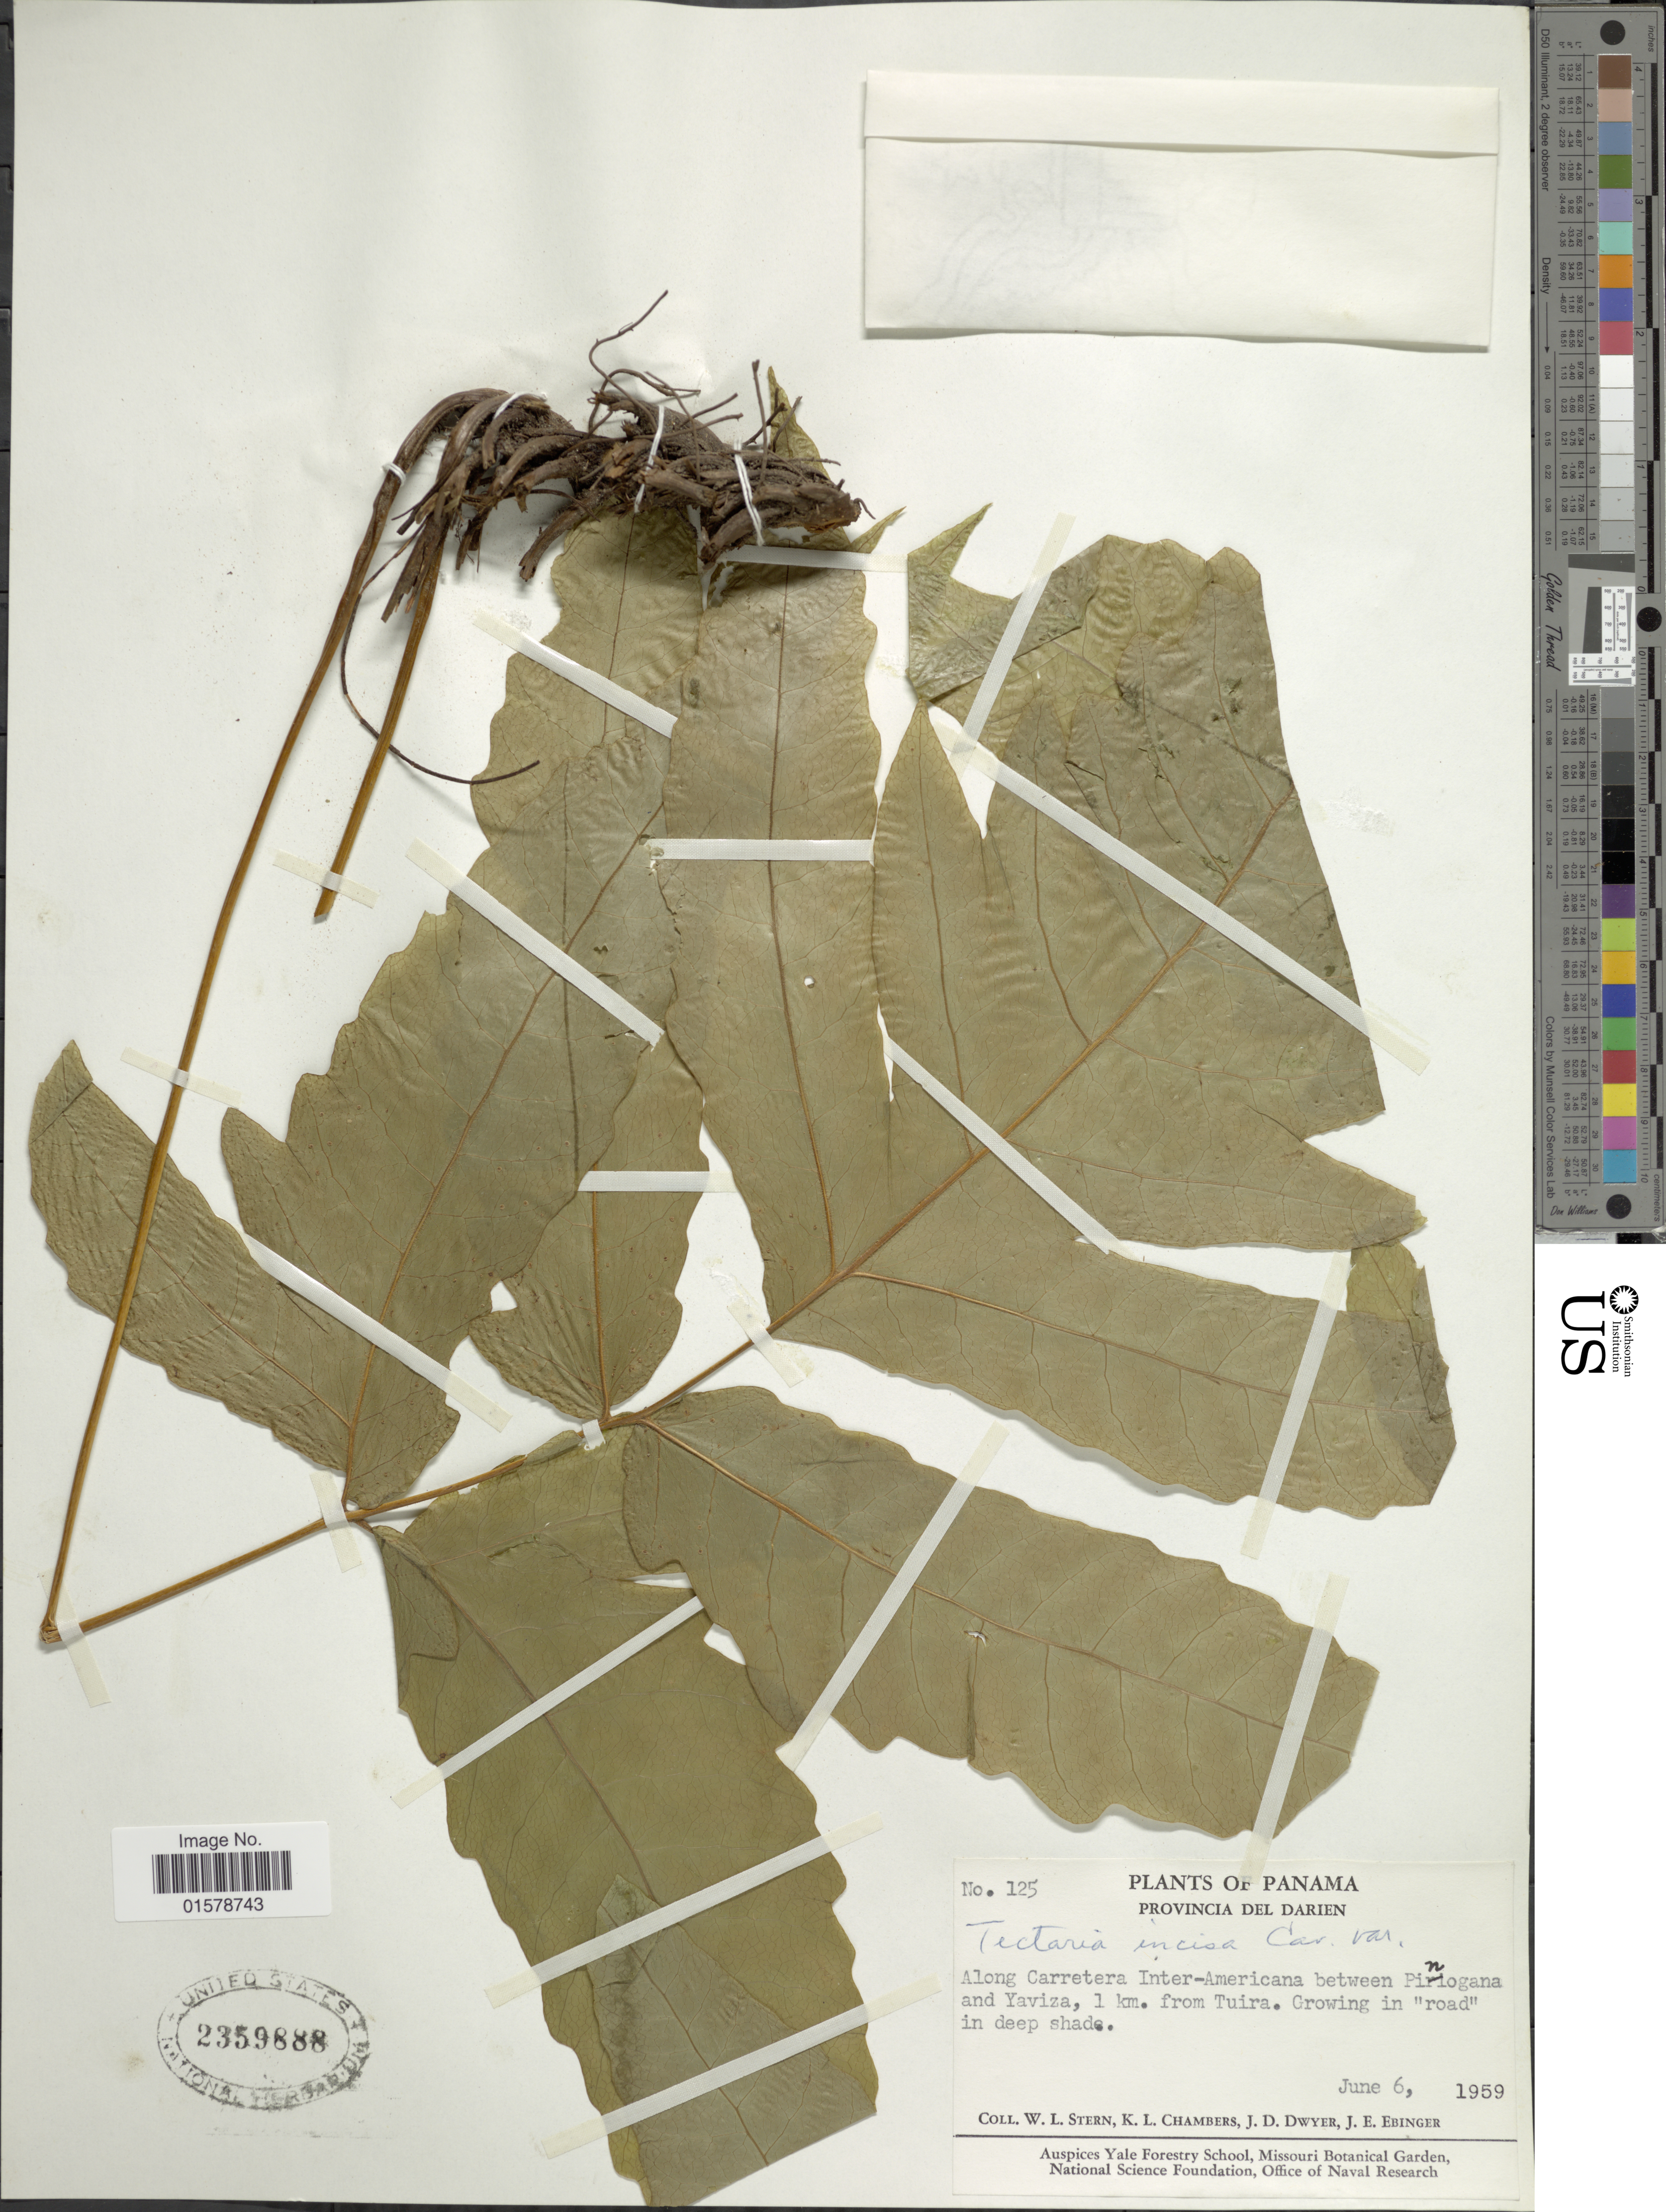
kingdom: Plantae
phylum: Tracheophyta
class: Polypodiopsida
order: Polypodiales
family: Tectariaceae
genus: Tectaria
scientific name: Tectaria pilosa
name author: (Fée) Maxon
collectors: W. L. Stern, K. Chambers, J. D. Dwyer & J. Ebinger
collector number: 125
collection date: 1959-06-06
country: Panama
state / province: Darién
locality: Panama, Provincia der Darien, along Carretera Inter-Americana between pinogana and Yaviza, 1 km from Tuira. Growing in "road"i deep shade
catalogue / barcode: US 2359888